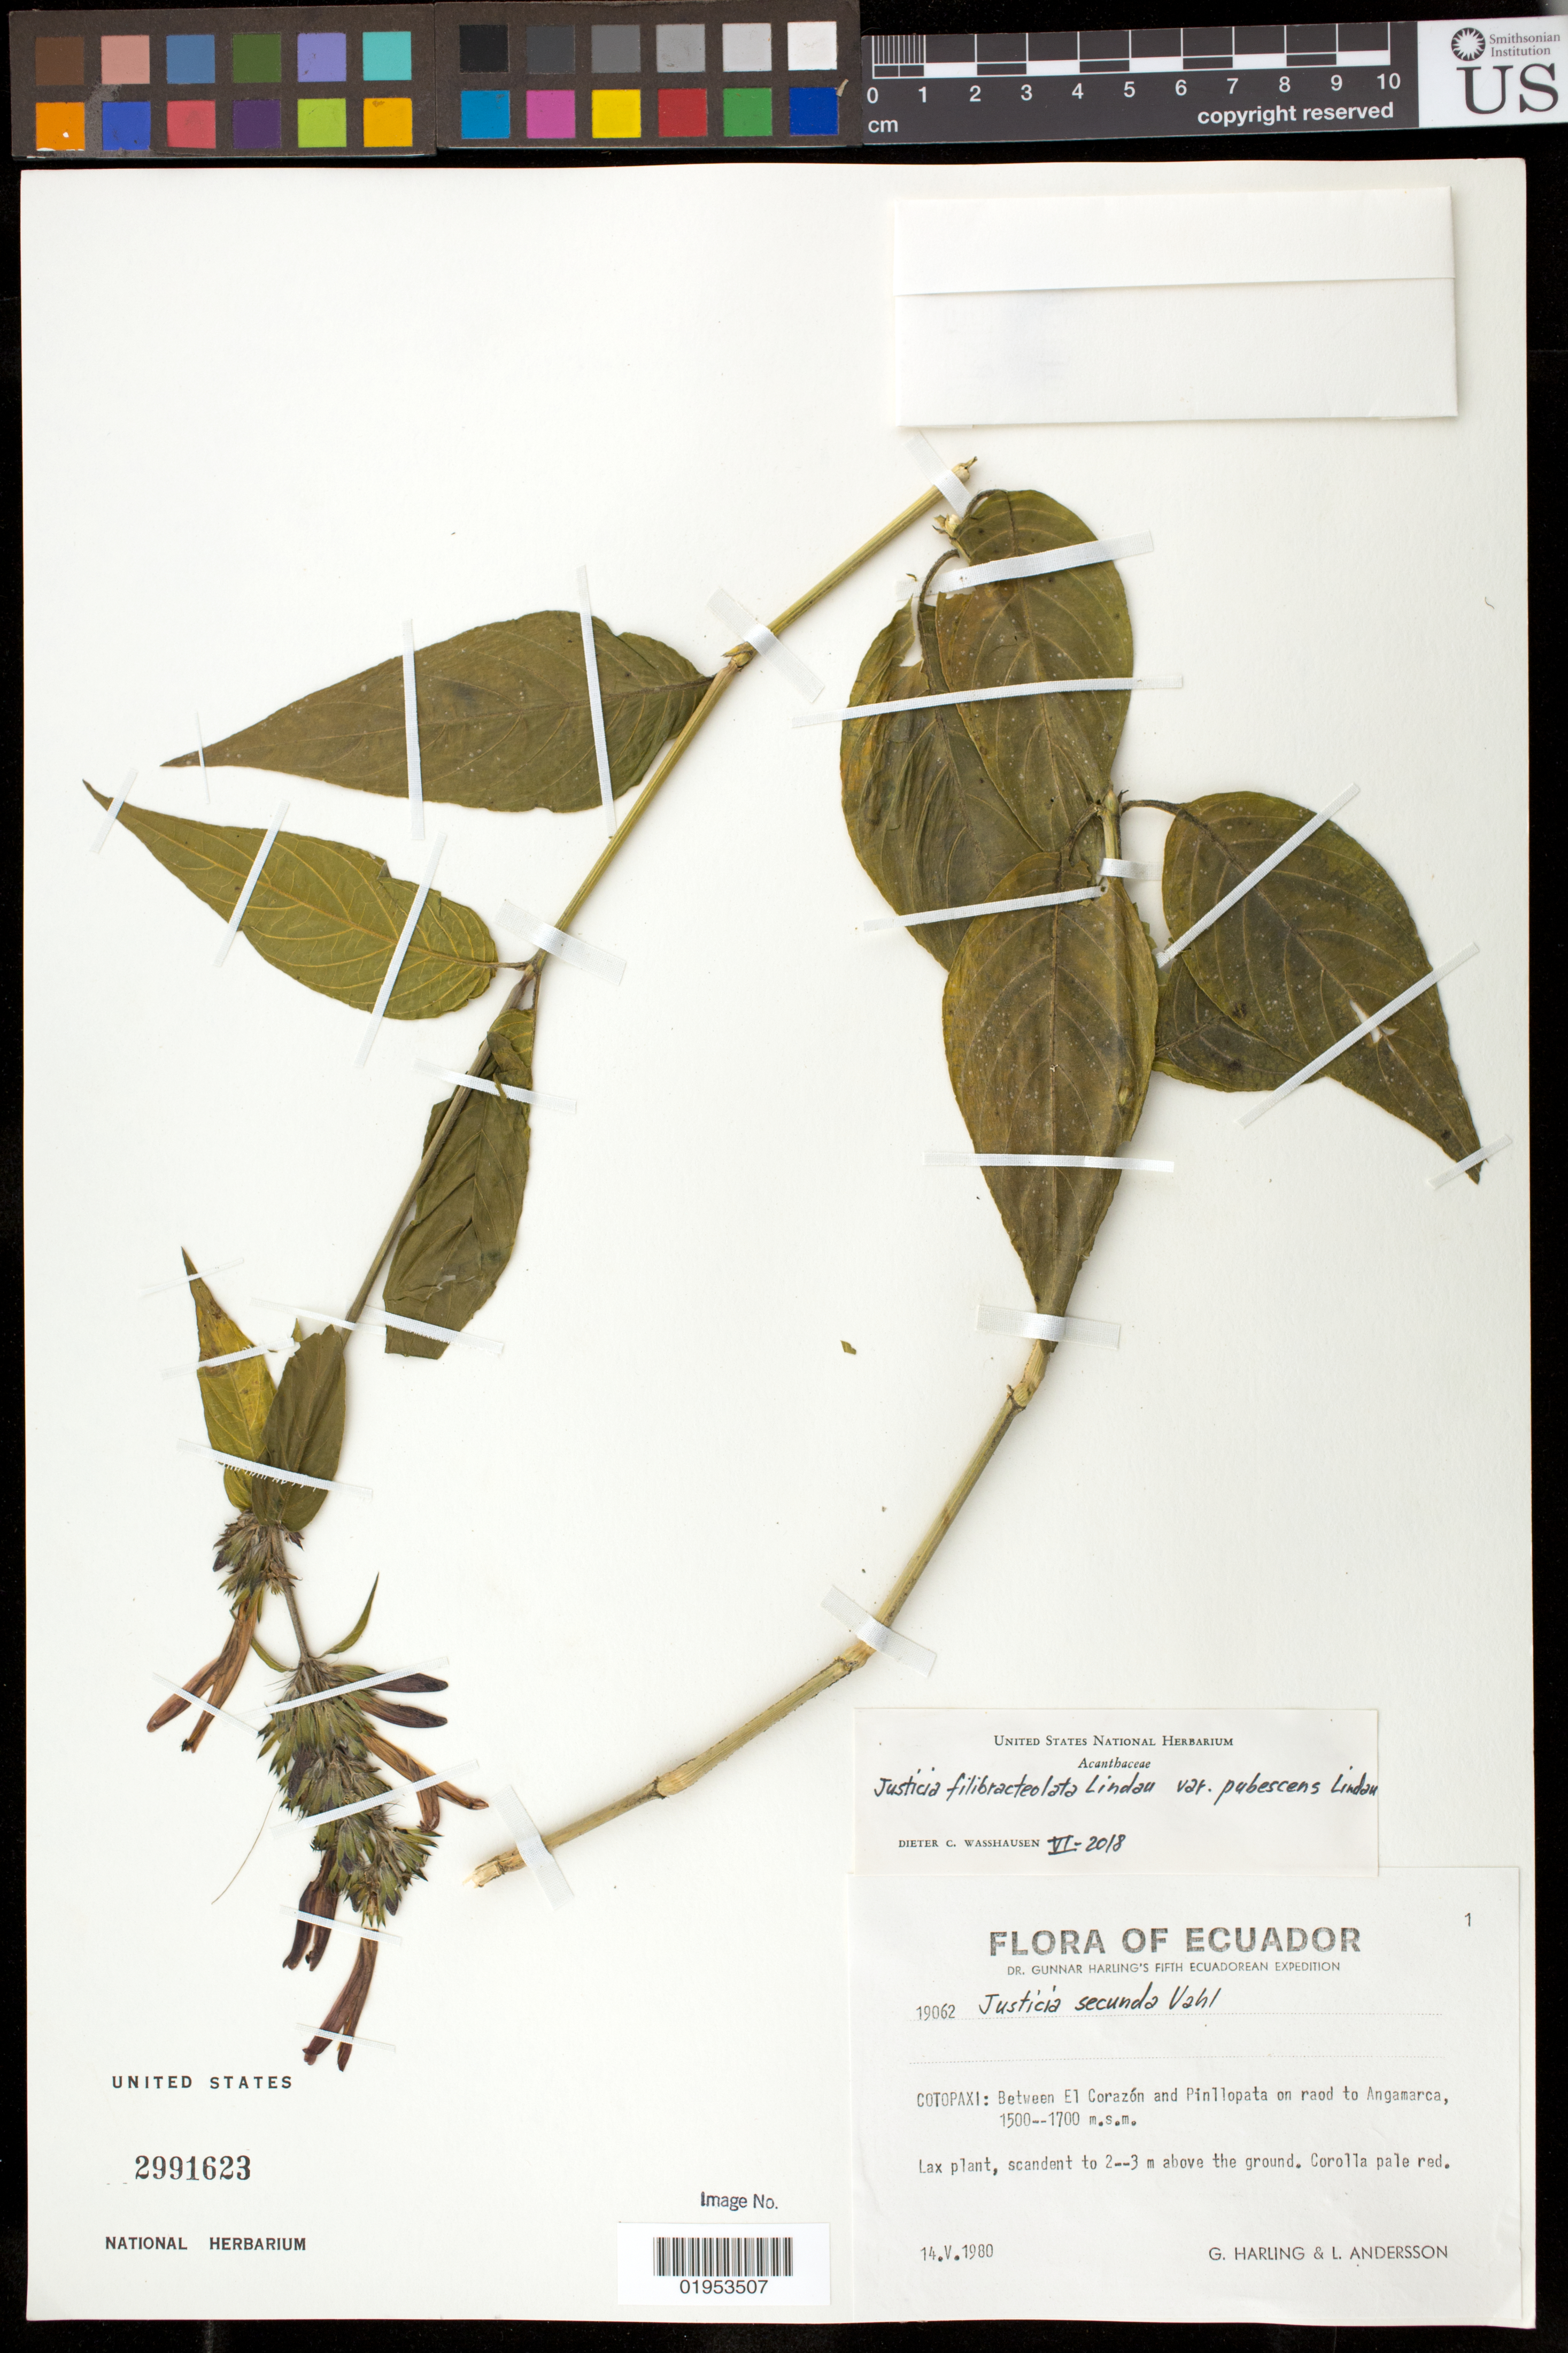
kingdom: Plantae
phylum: Tracheophyta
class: Magnoliopsida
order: Lamiales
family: Acanthaceae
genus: Justicia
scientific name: Justicia filibracteolata var. pubescens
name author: Lindau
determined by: Wasshausen, Dieter C., (BOT), Smithsonian Institution - National Museum of Natural History (UNITED STATES)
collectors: G. Harling & L. Andersson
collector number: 19062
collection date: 1980-05-14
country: Ecuador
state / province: Cotopaxi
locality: Between El Corazón and Pinllopata on road to Angamarca.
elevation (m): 1500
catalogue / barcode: US 2991623